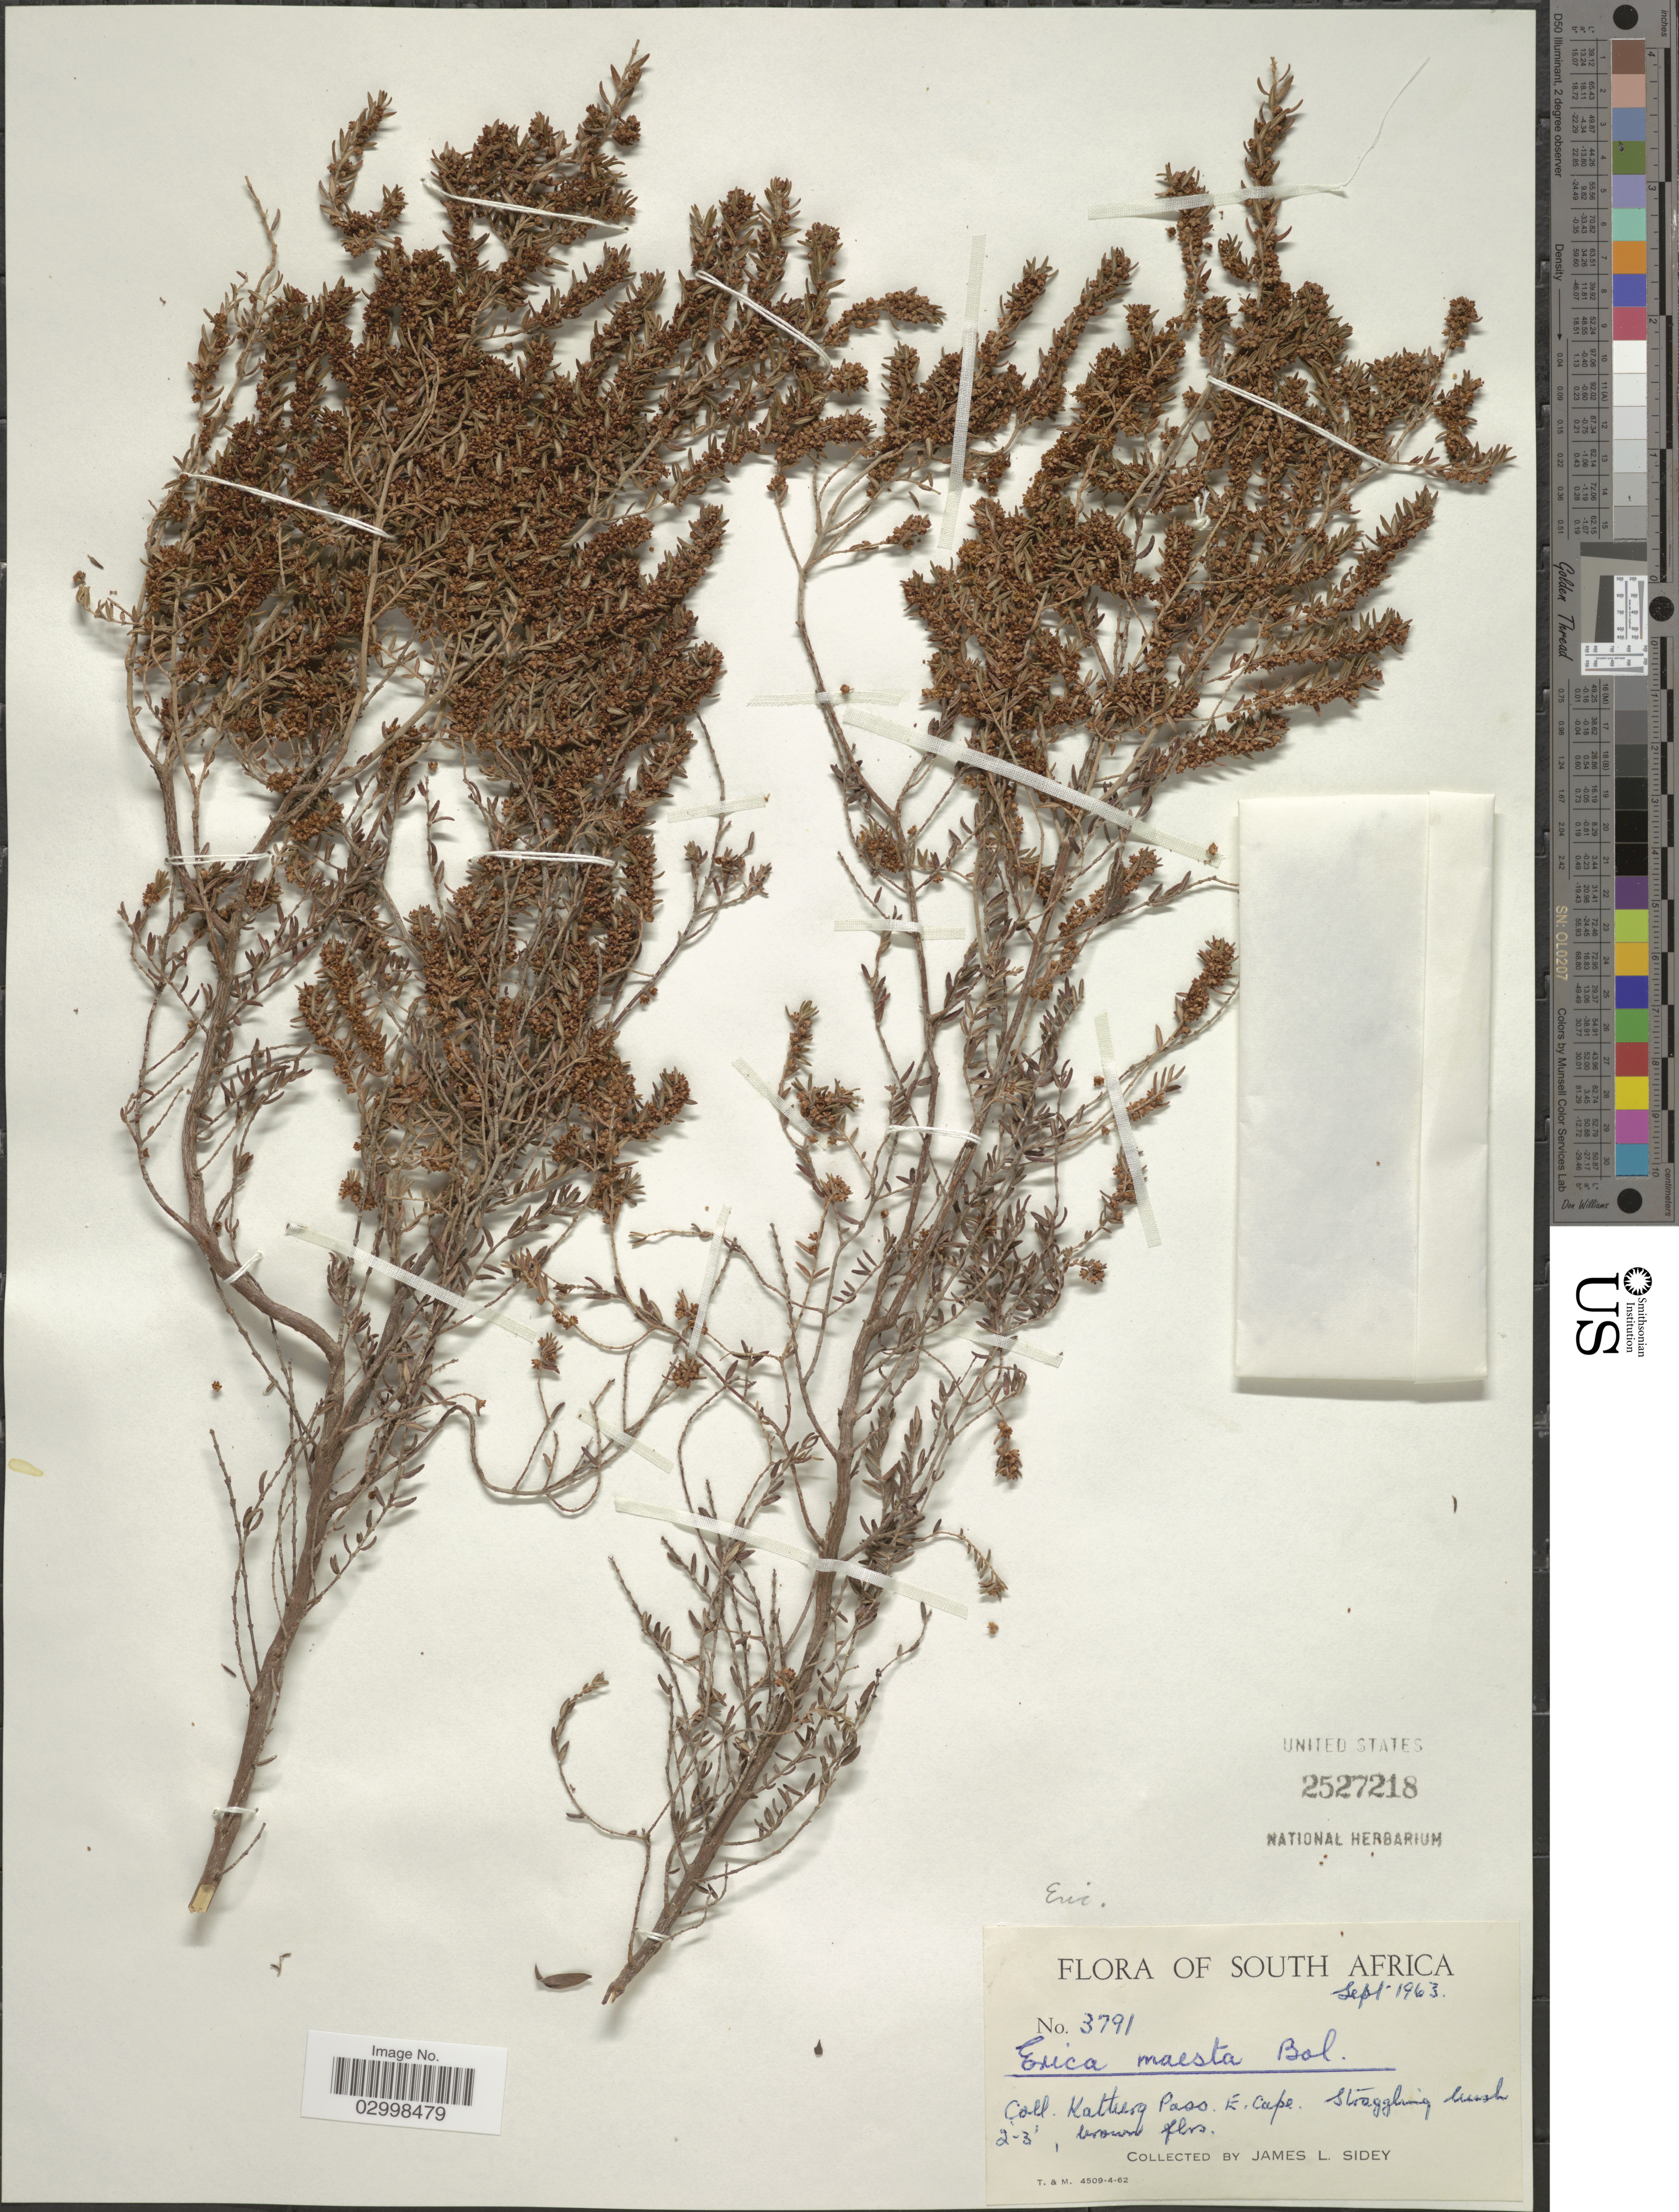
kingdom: Plantae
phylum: Tracheophyta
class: Magnoliopsida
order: Ericales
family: Ericaceae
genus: Erica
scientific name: Erica maesta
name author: Bolus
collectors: J. L. Sidey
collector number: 3791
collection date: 1963-09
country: South Africa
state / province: Eastern Cape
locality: Katberg Pass. E. Cape.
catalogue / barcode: US 2527218